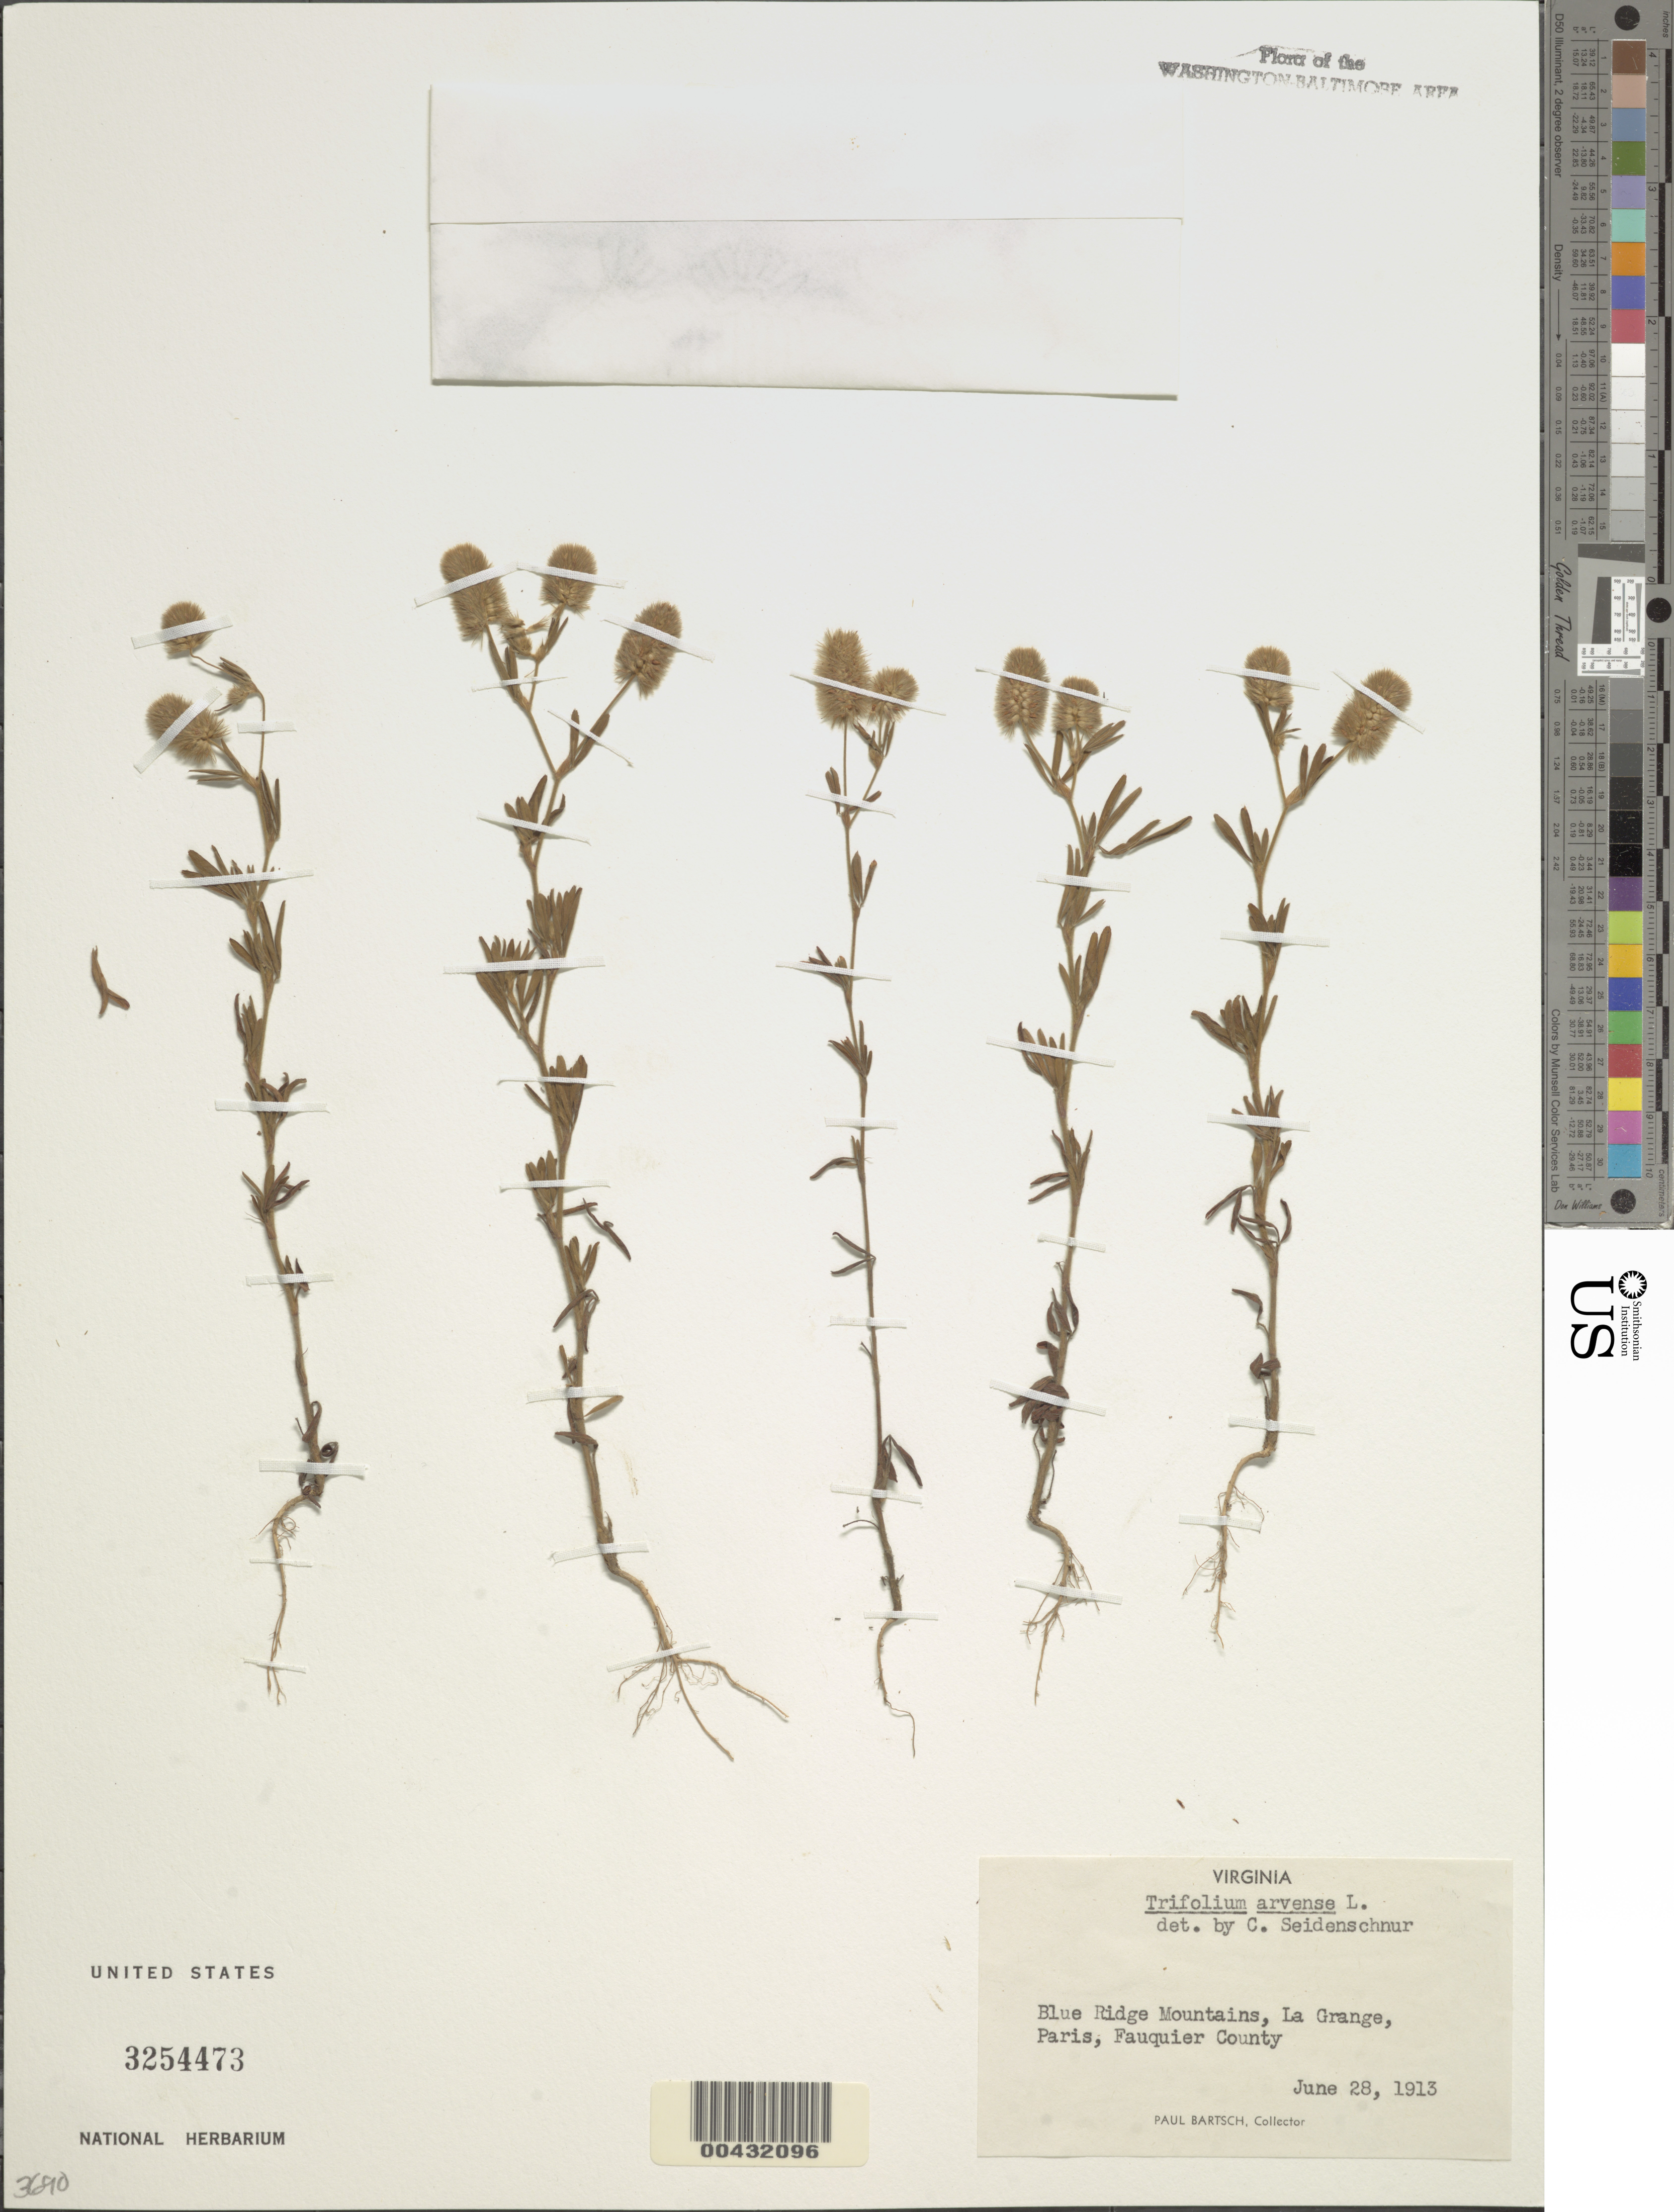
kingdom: Plantae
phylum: Tracheophyta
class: Magnoliopsida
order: Fabales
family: Fabaceae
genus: Trifolium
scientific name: Trifolium arvense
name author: L.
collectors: P. Bartsch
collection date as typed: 28 Jun 1913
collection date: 1913-06-28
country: United States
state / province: Virginia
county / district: Fauquier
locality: Blue Ridge Mountains, La Grange, Paris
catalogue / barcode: US 3254473